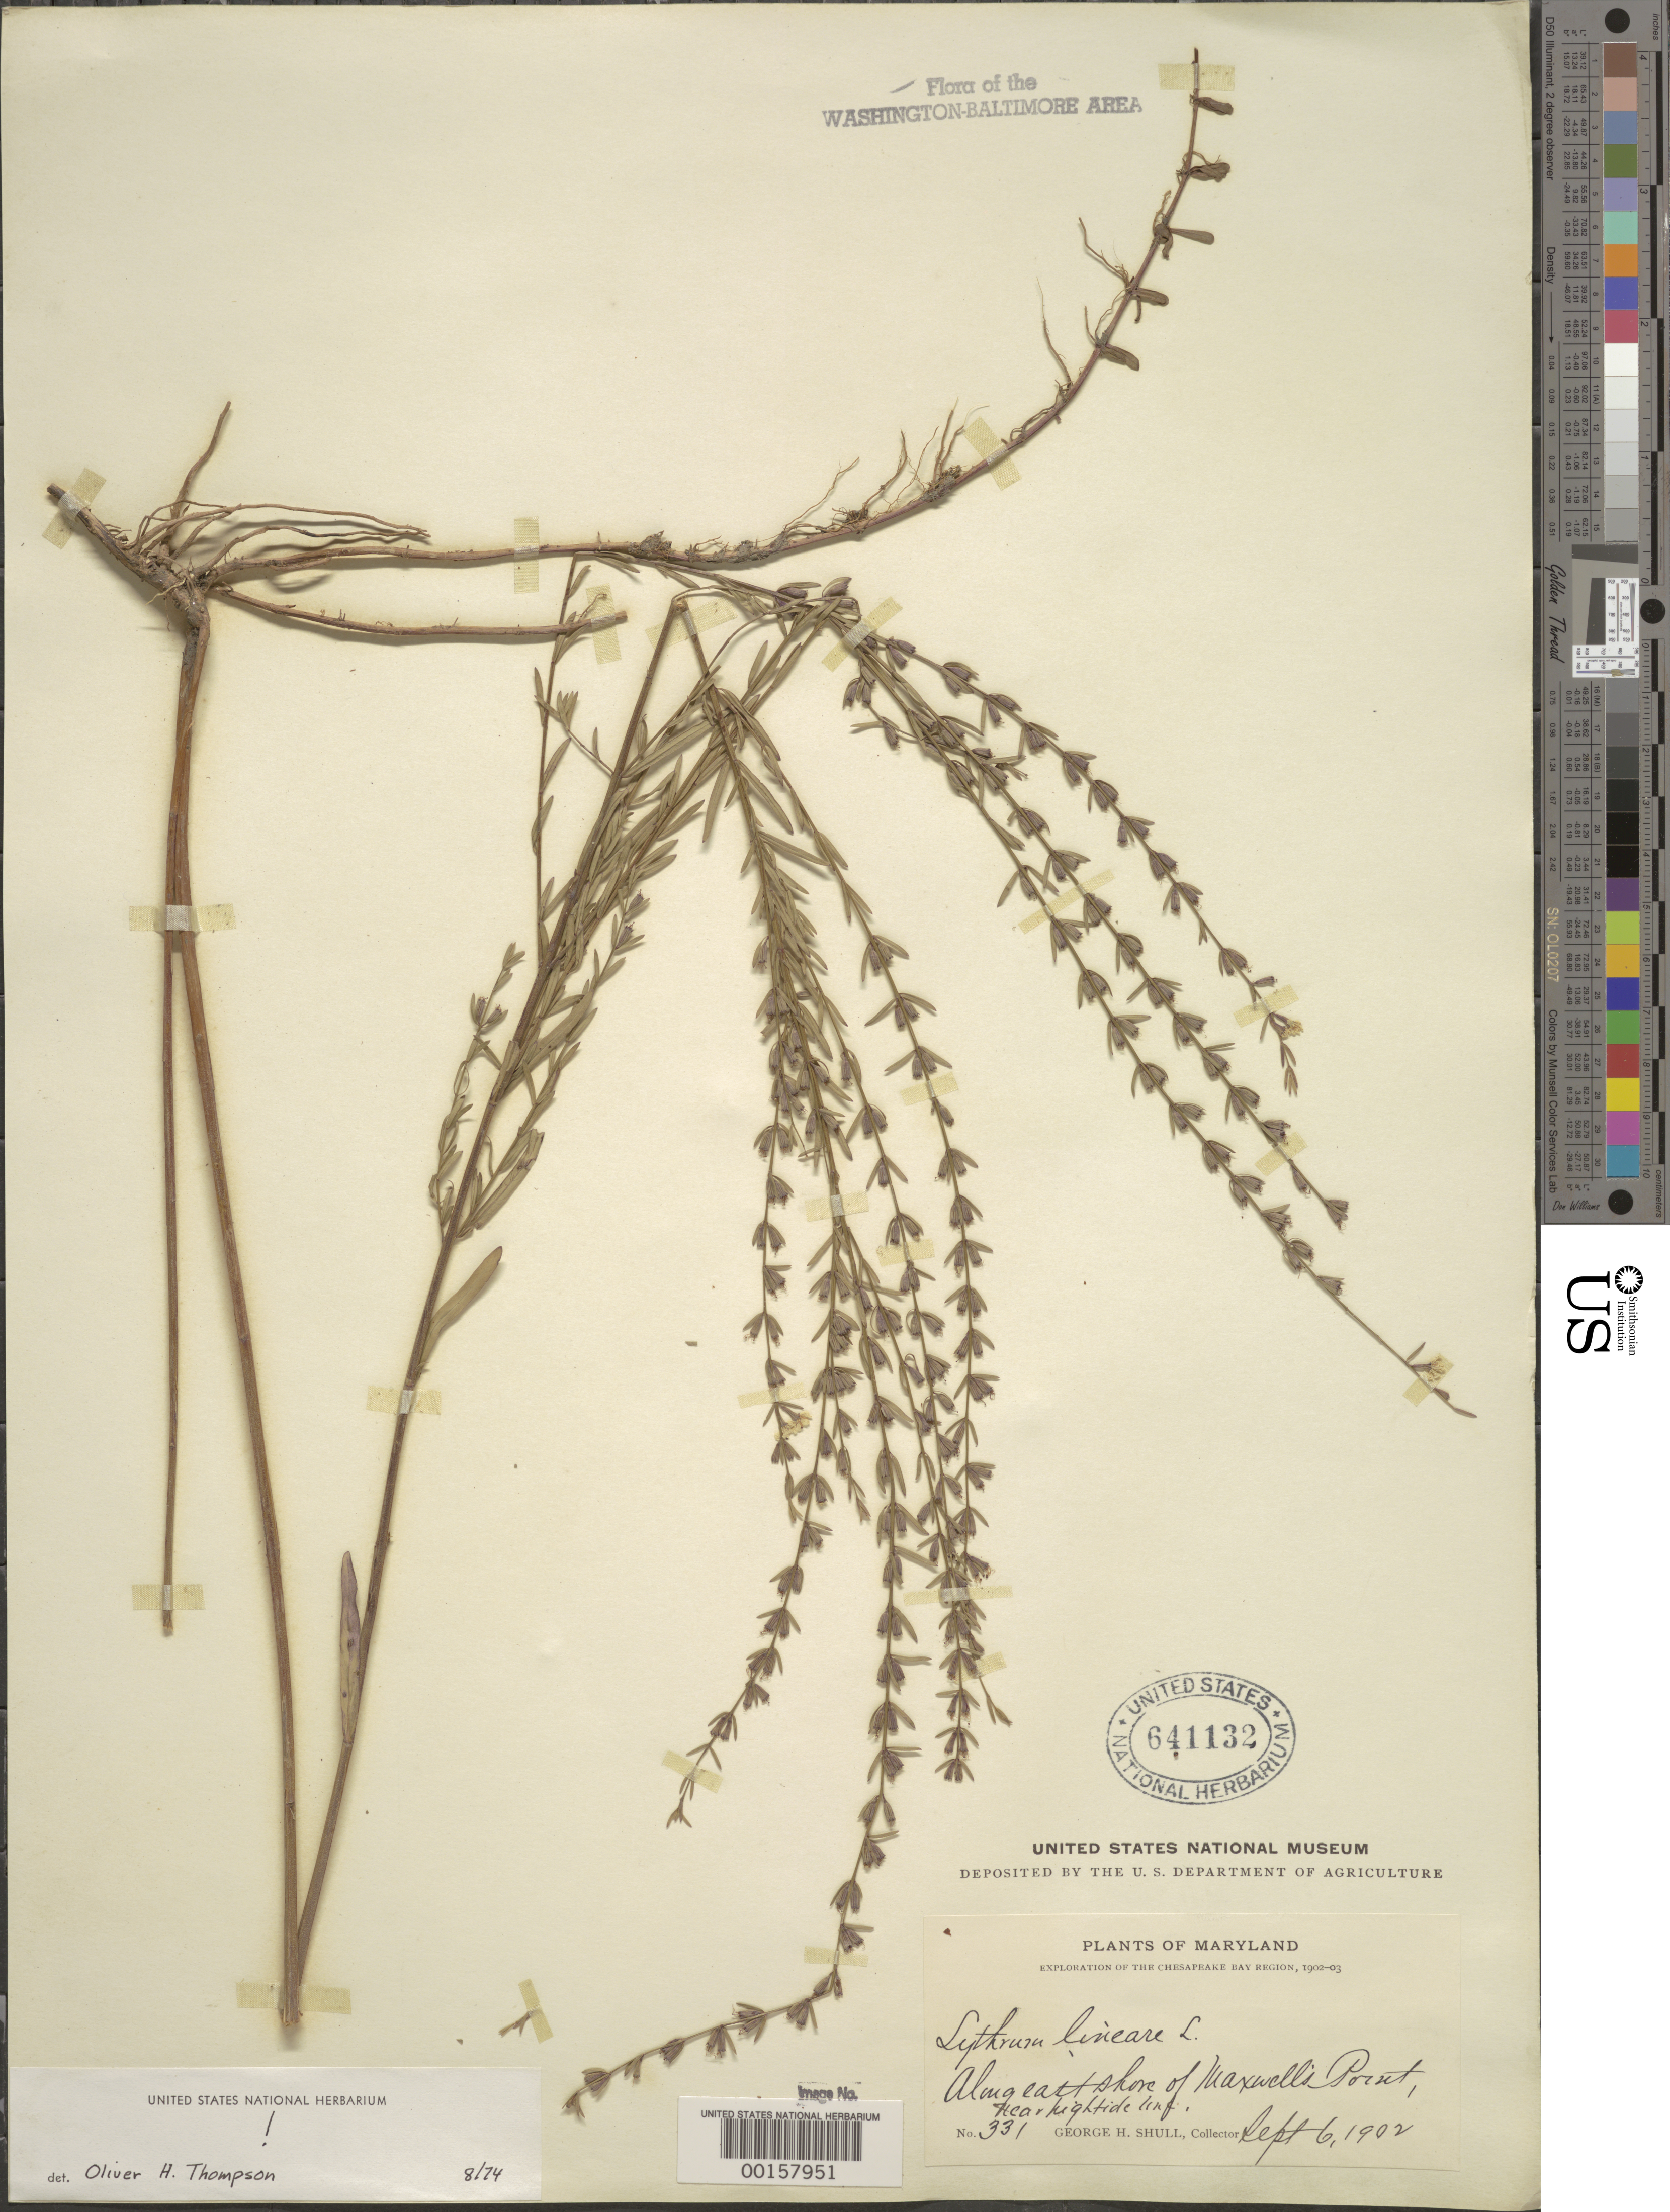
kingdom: Plantae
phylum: Tracheophyta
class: Magnoliopsida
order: Myrtales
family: Lythraceae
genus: Lythrum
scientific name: Lythrum lineare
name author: L.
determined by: Thompson, O. H.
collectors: G. H. Shull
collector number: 331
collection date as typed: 06 Sep 1902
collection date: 1902-09-06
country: United States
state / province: Maryland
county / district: Harford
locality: Along east shore of Maxwell Point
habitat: Near high tide line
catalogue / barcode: US 641132